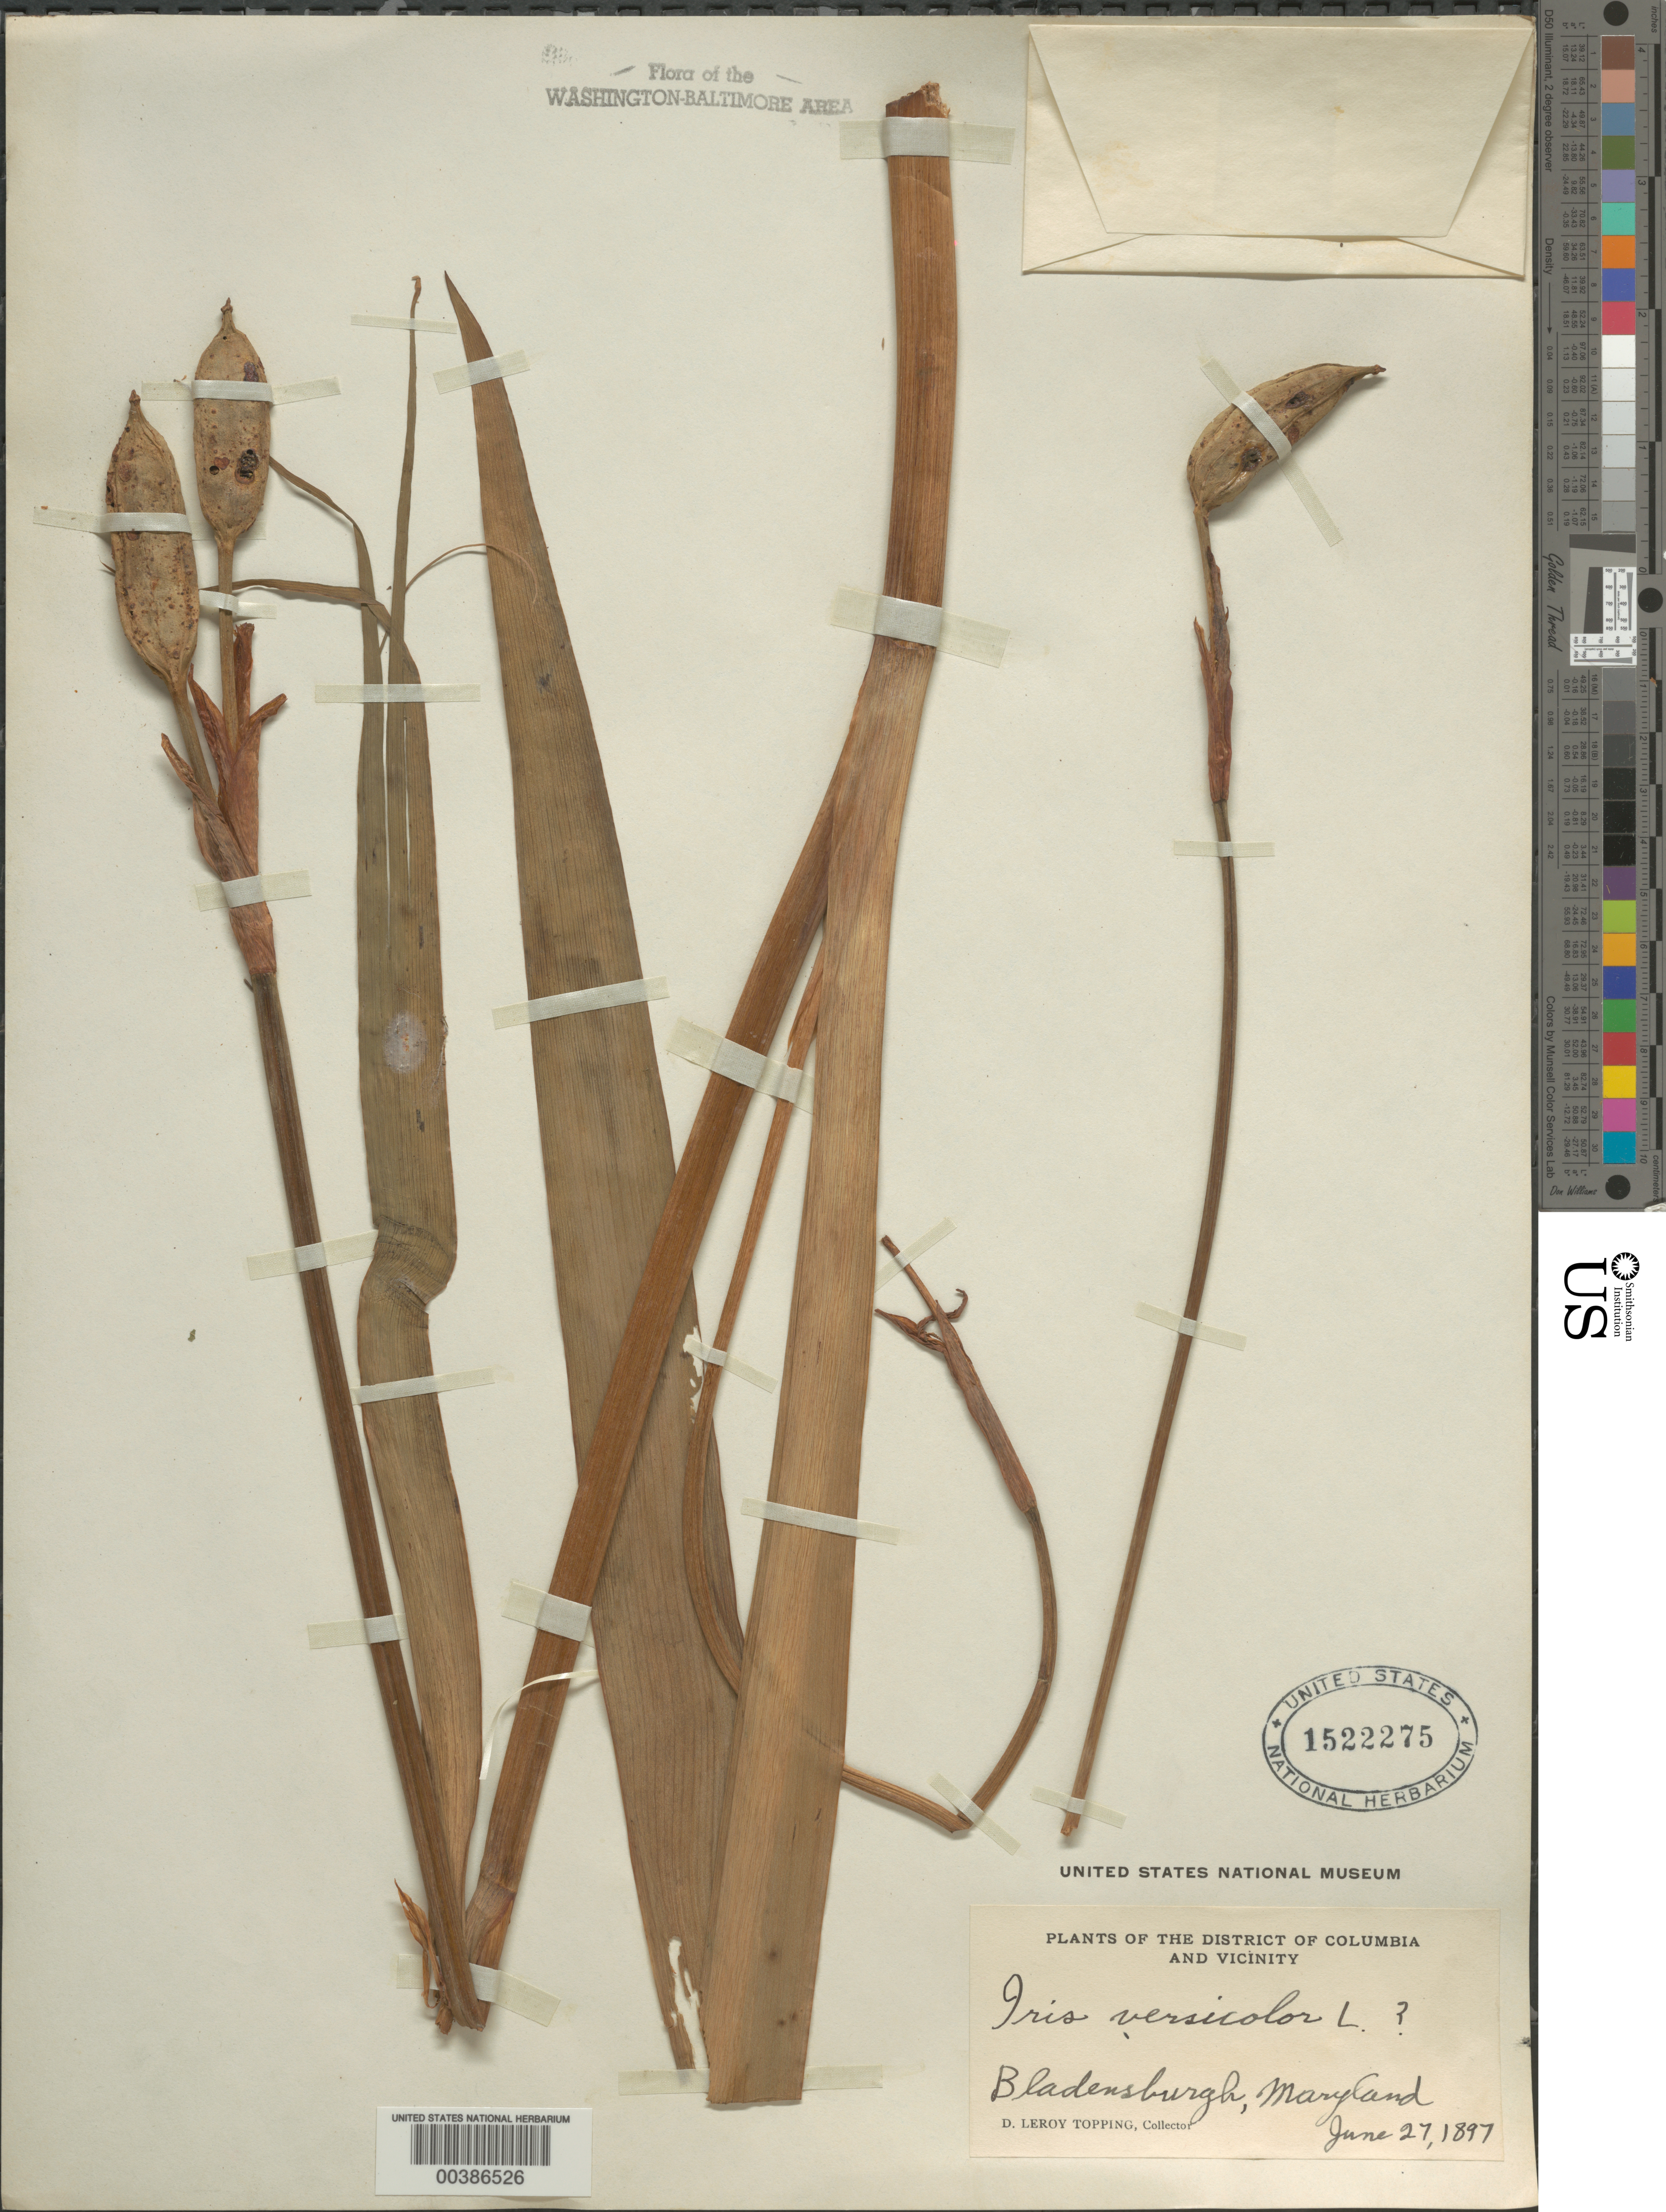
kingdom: Plantae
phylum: Tracheophyta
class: Liliopsida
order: Asparagales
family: Iridaceae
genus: Iris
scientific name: Iris versicolor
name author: L.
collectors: D. L. Topping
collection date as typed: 27 Jun 1897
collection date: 1897-06-27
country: United States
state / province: Maryland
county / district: Prince George's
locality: Bladensburg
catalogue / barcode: US 1522275